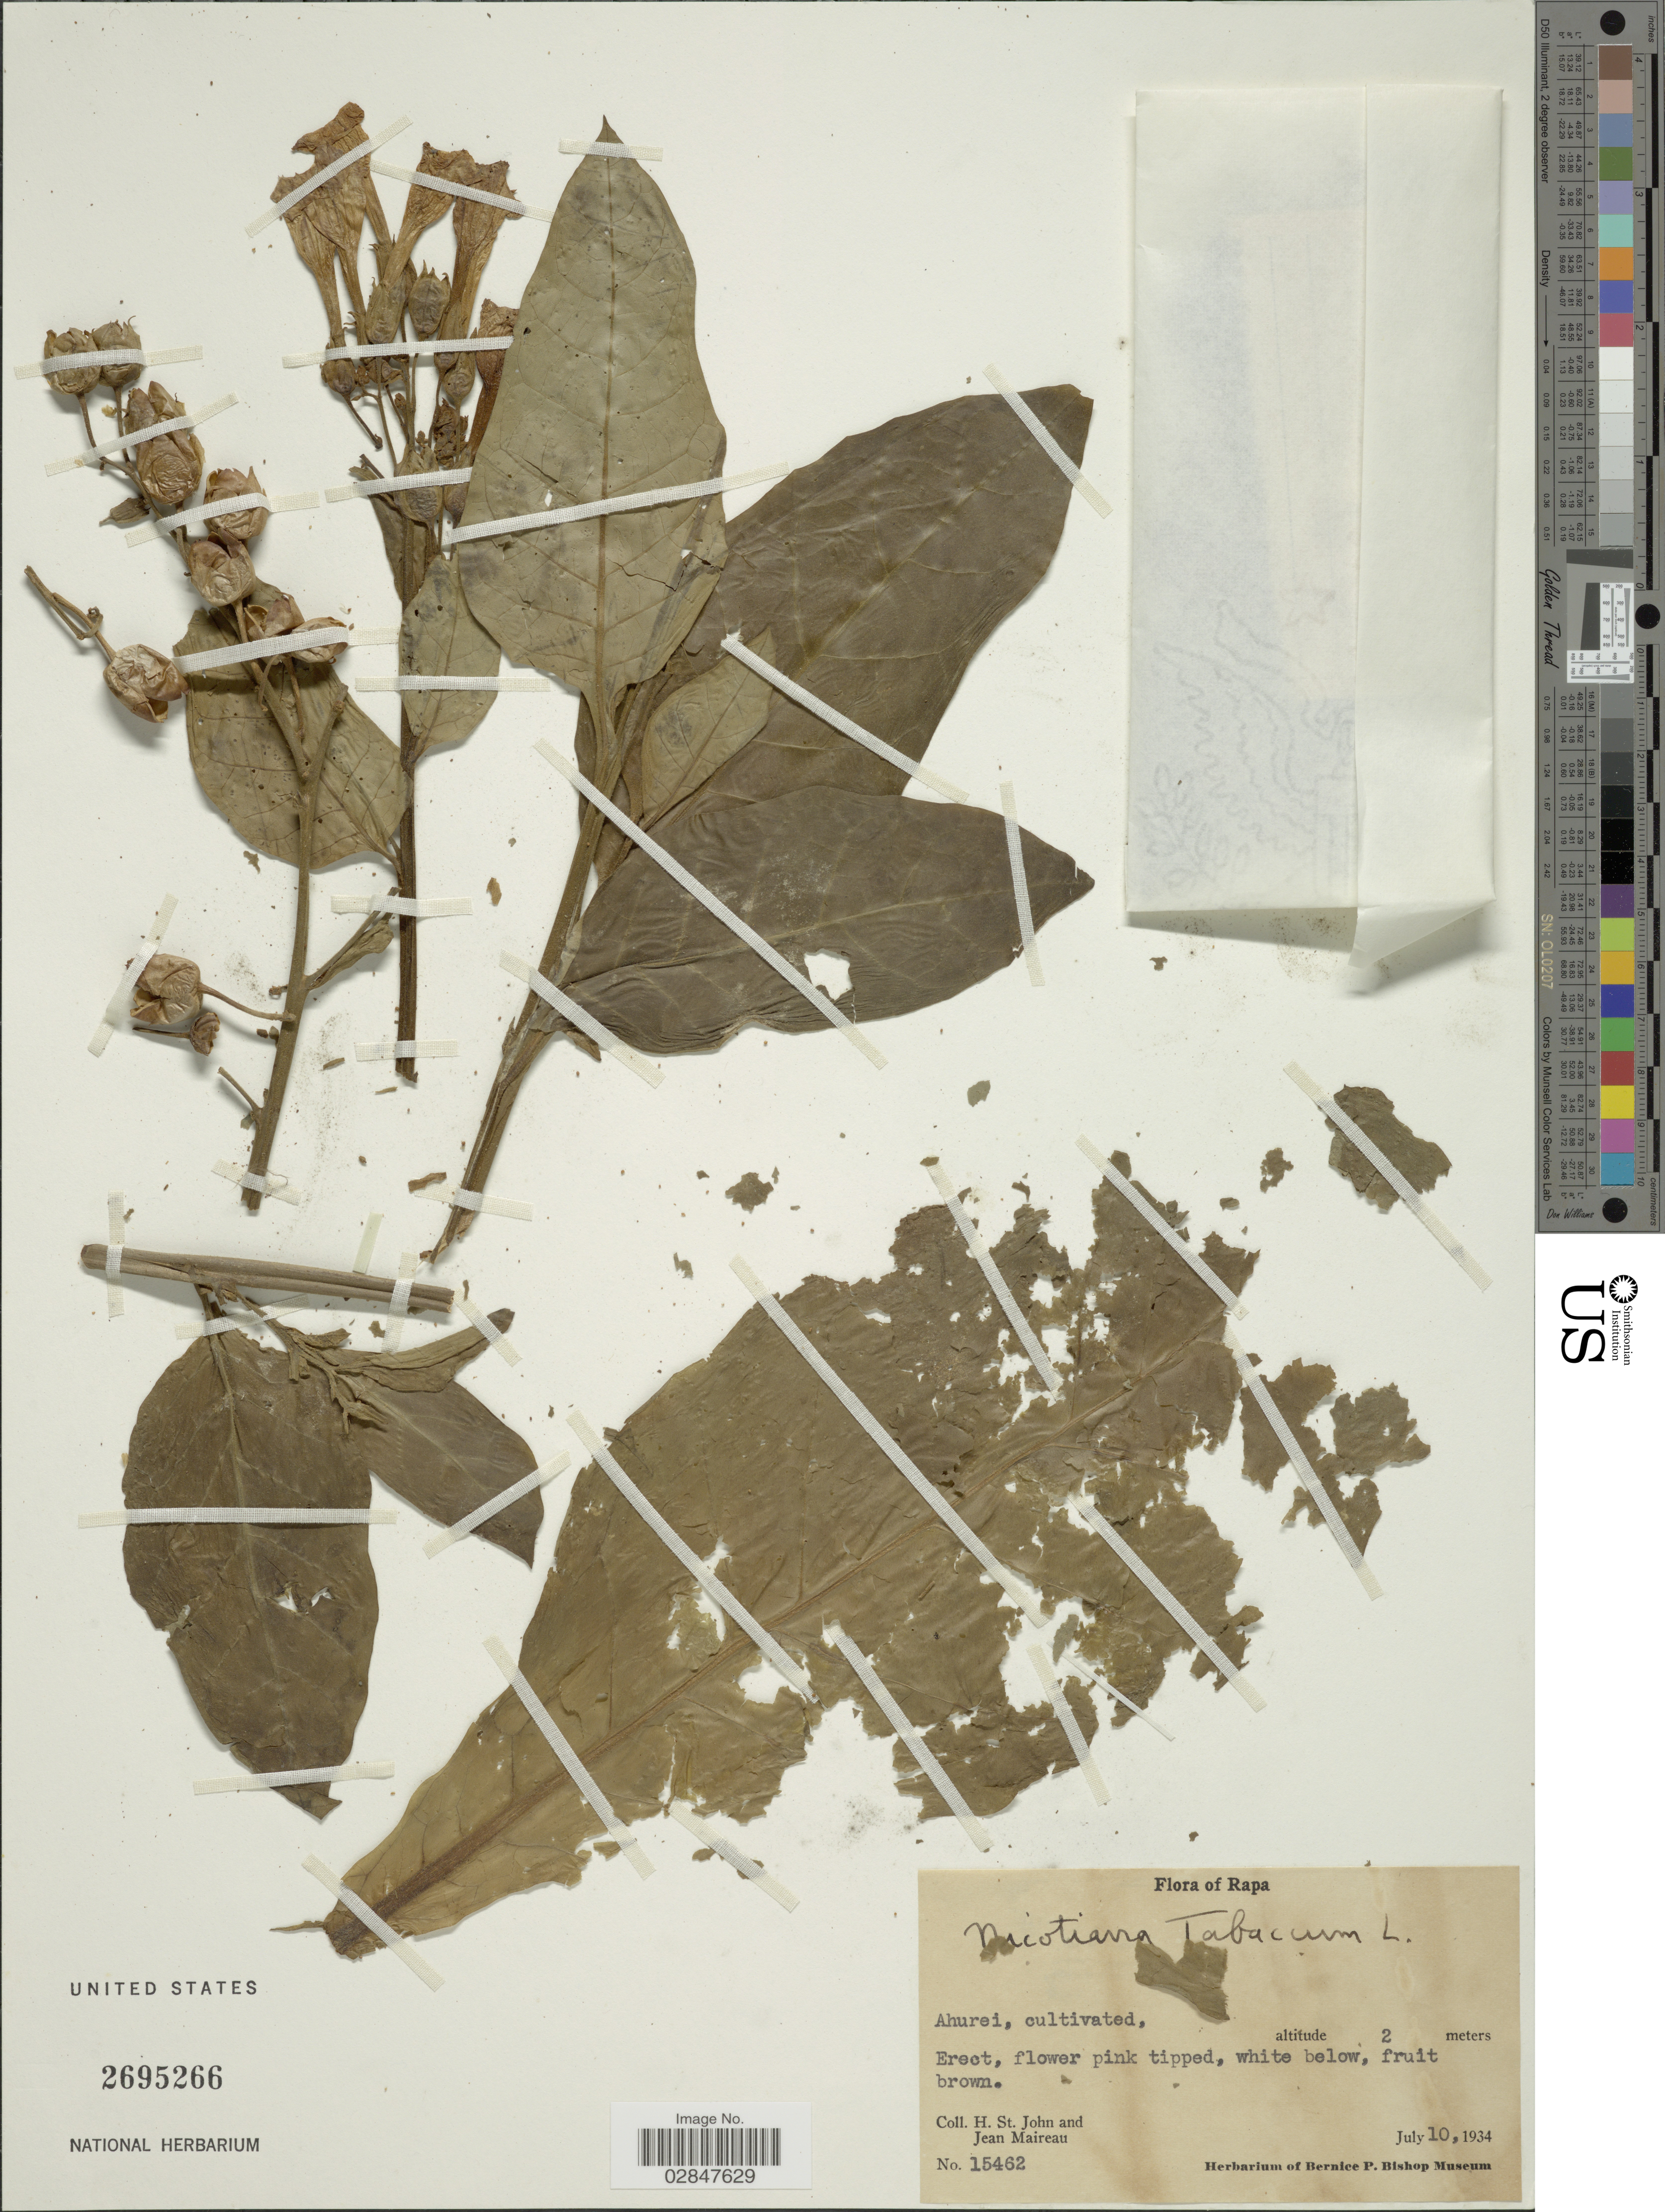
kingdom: Plantae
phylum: Tracheophyta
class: Magnoliopsida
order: Solanales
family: Solanaceae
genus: Nicotiana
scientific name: Nicotiana tabacum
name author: L.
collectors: H. St. John & J. Maireau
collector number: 15462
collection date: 1934-07-10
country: French Polynesia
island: Rapa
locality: Rapa. Ahurei.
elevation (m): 2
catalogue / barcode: US 2695266